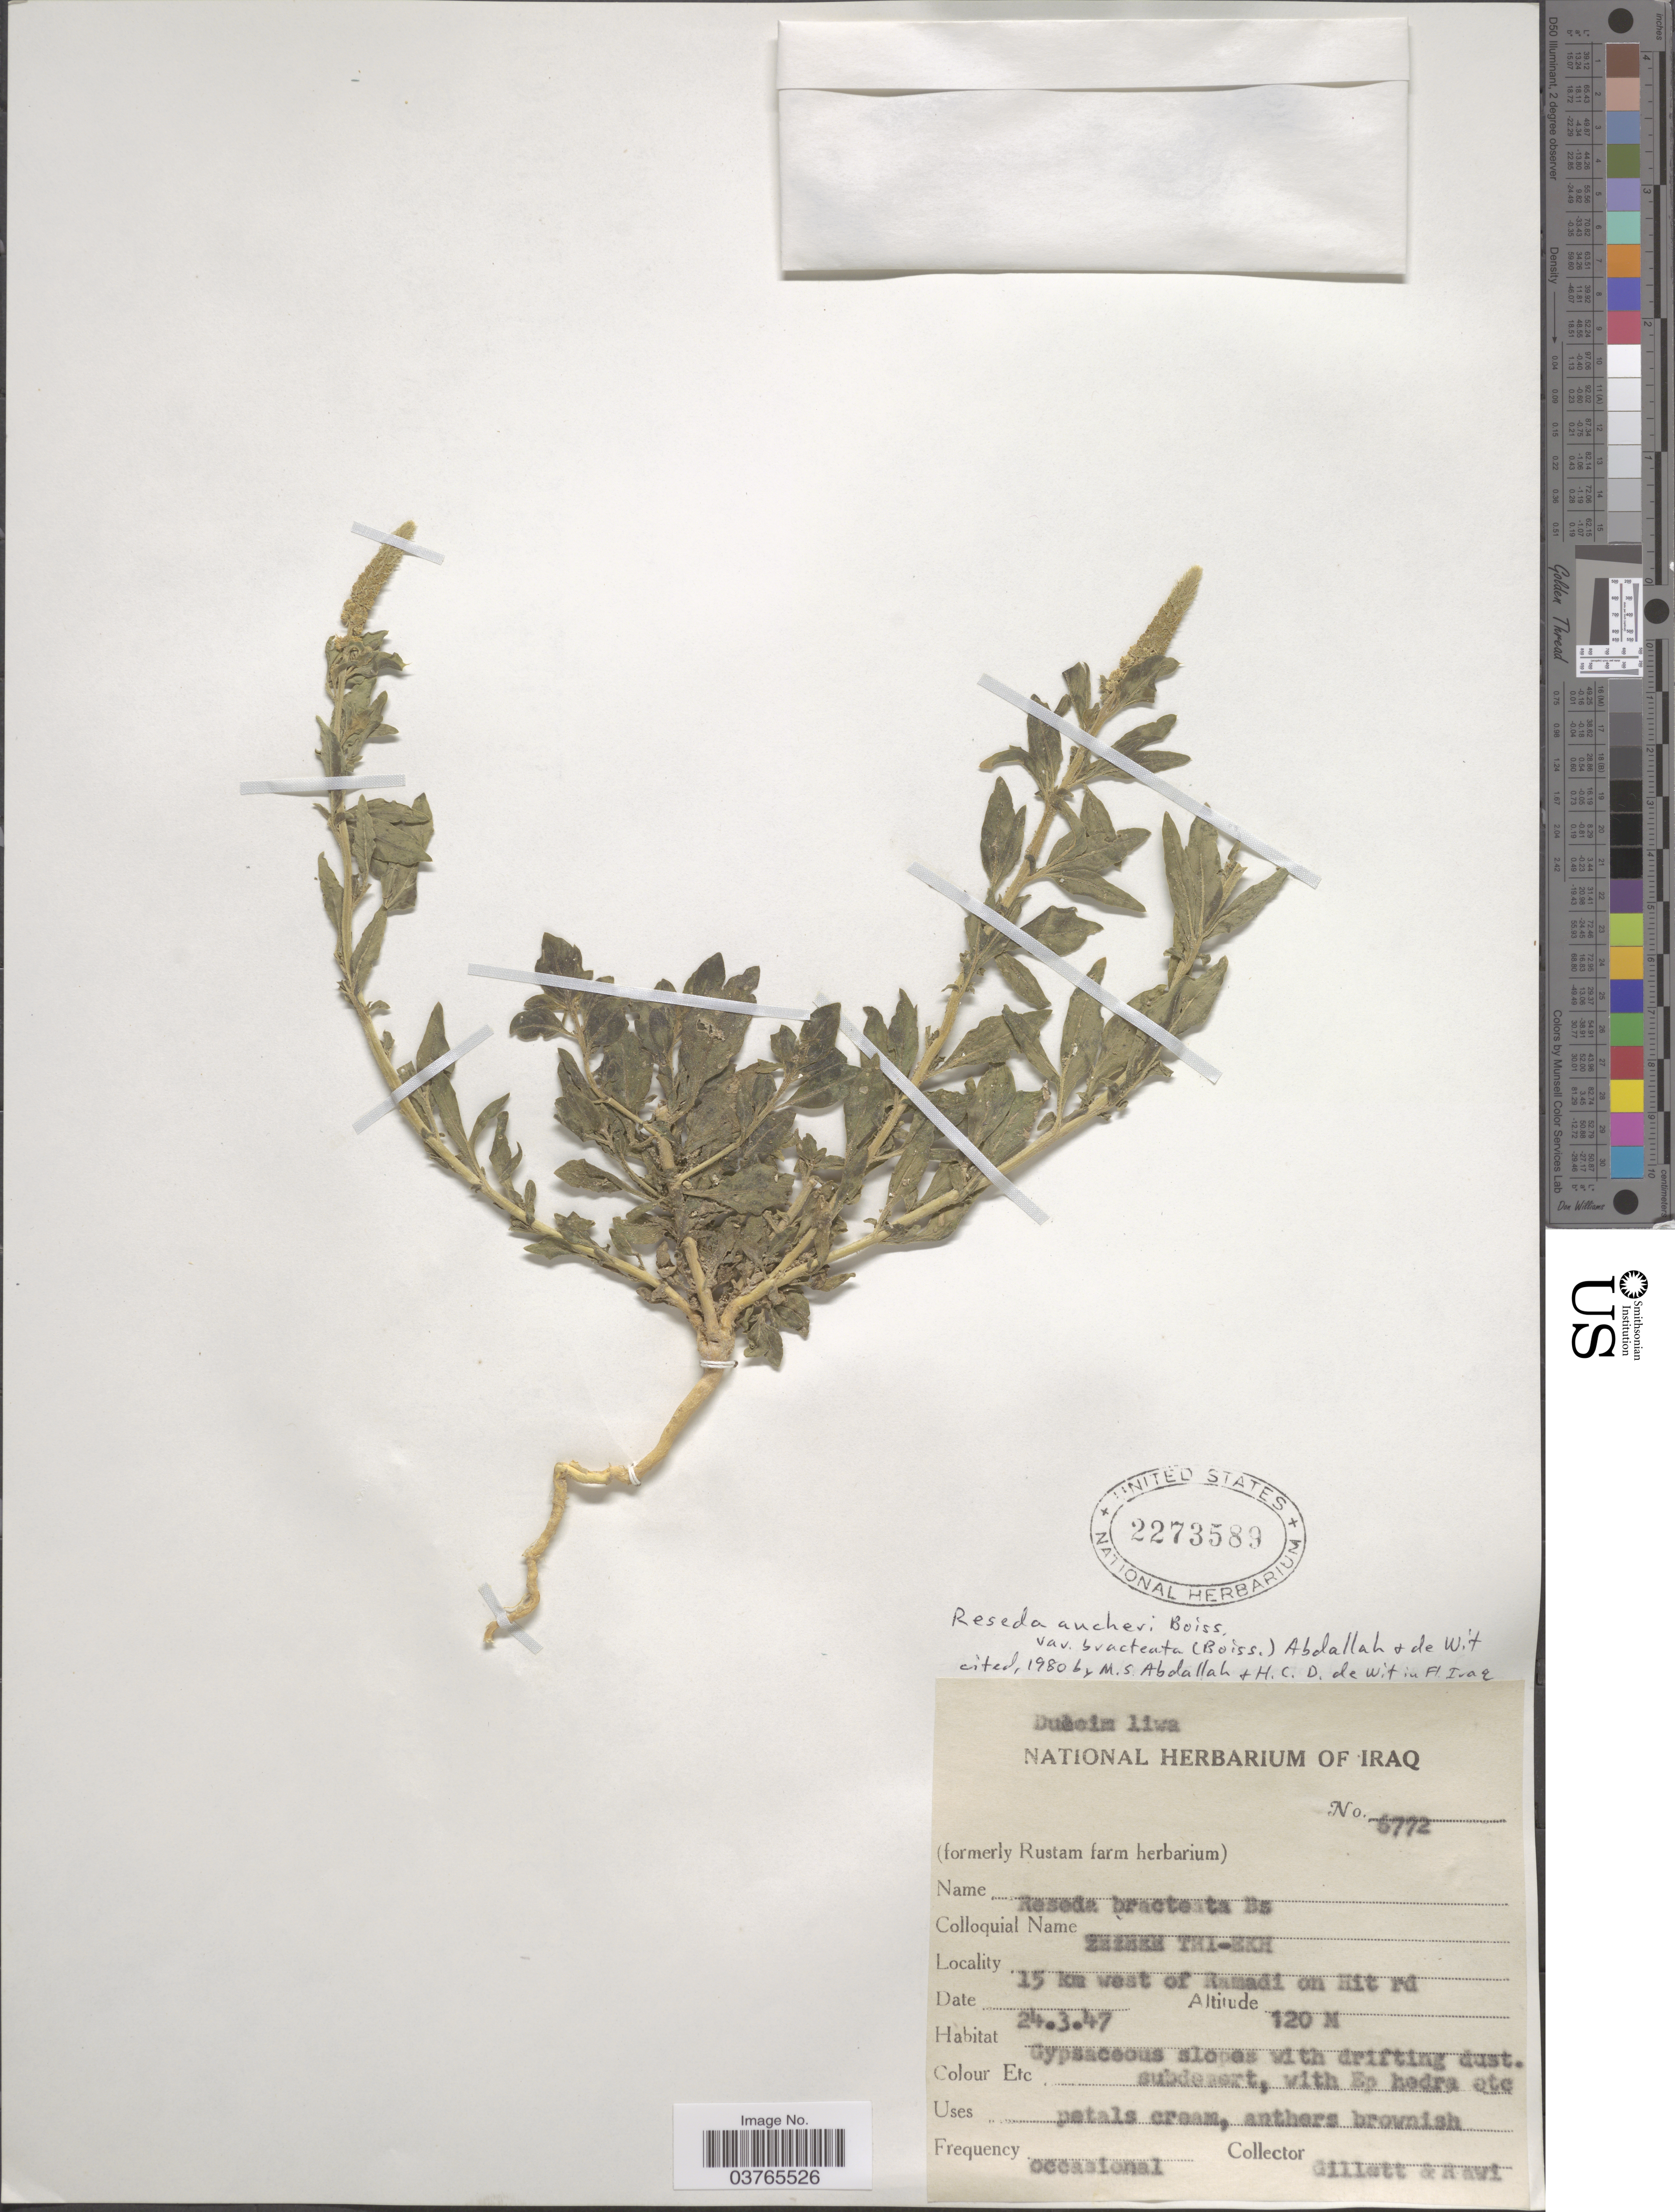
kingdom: Plantae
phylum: Tracheophyta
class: Magnoliopsida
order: Brassicales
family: Resedaceae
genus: Reseda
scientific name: Reseda aucheri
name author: Boiss.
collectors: Gillett, -- & -. Rawi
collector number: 6772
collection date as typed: Transcribed d/m/y: 24/3/47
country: Iraq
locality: Duleim liwa. 15 km west of Ramadi on Hit rd.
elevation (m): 120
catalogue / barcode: US 2273589